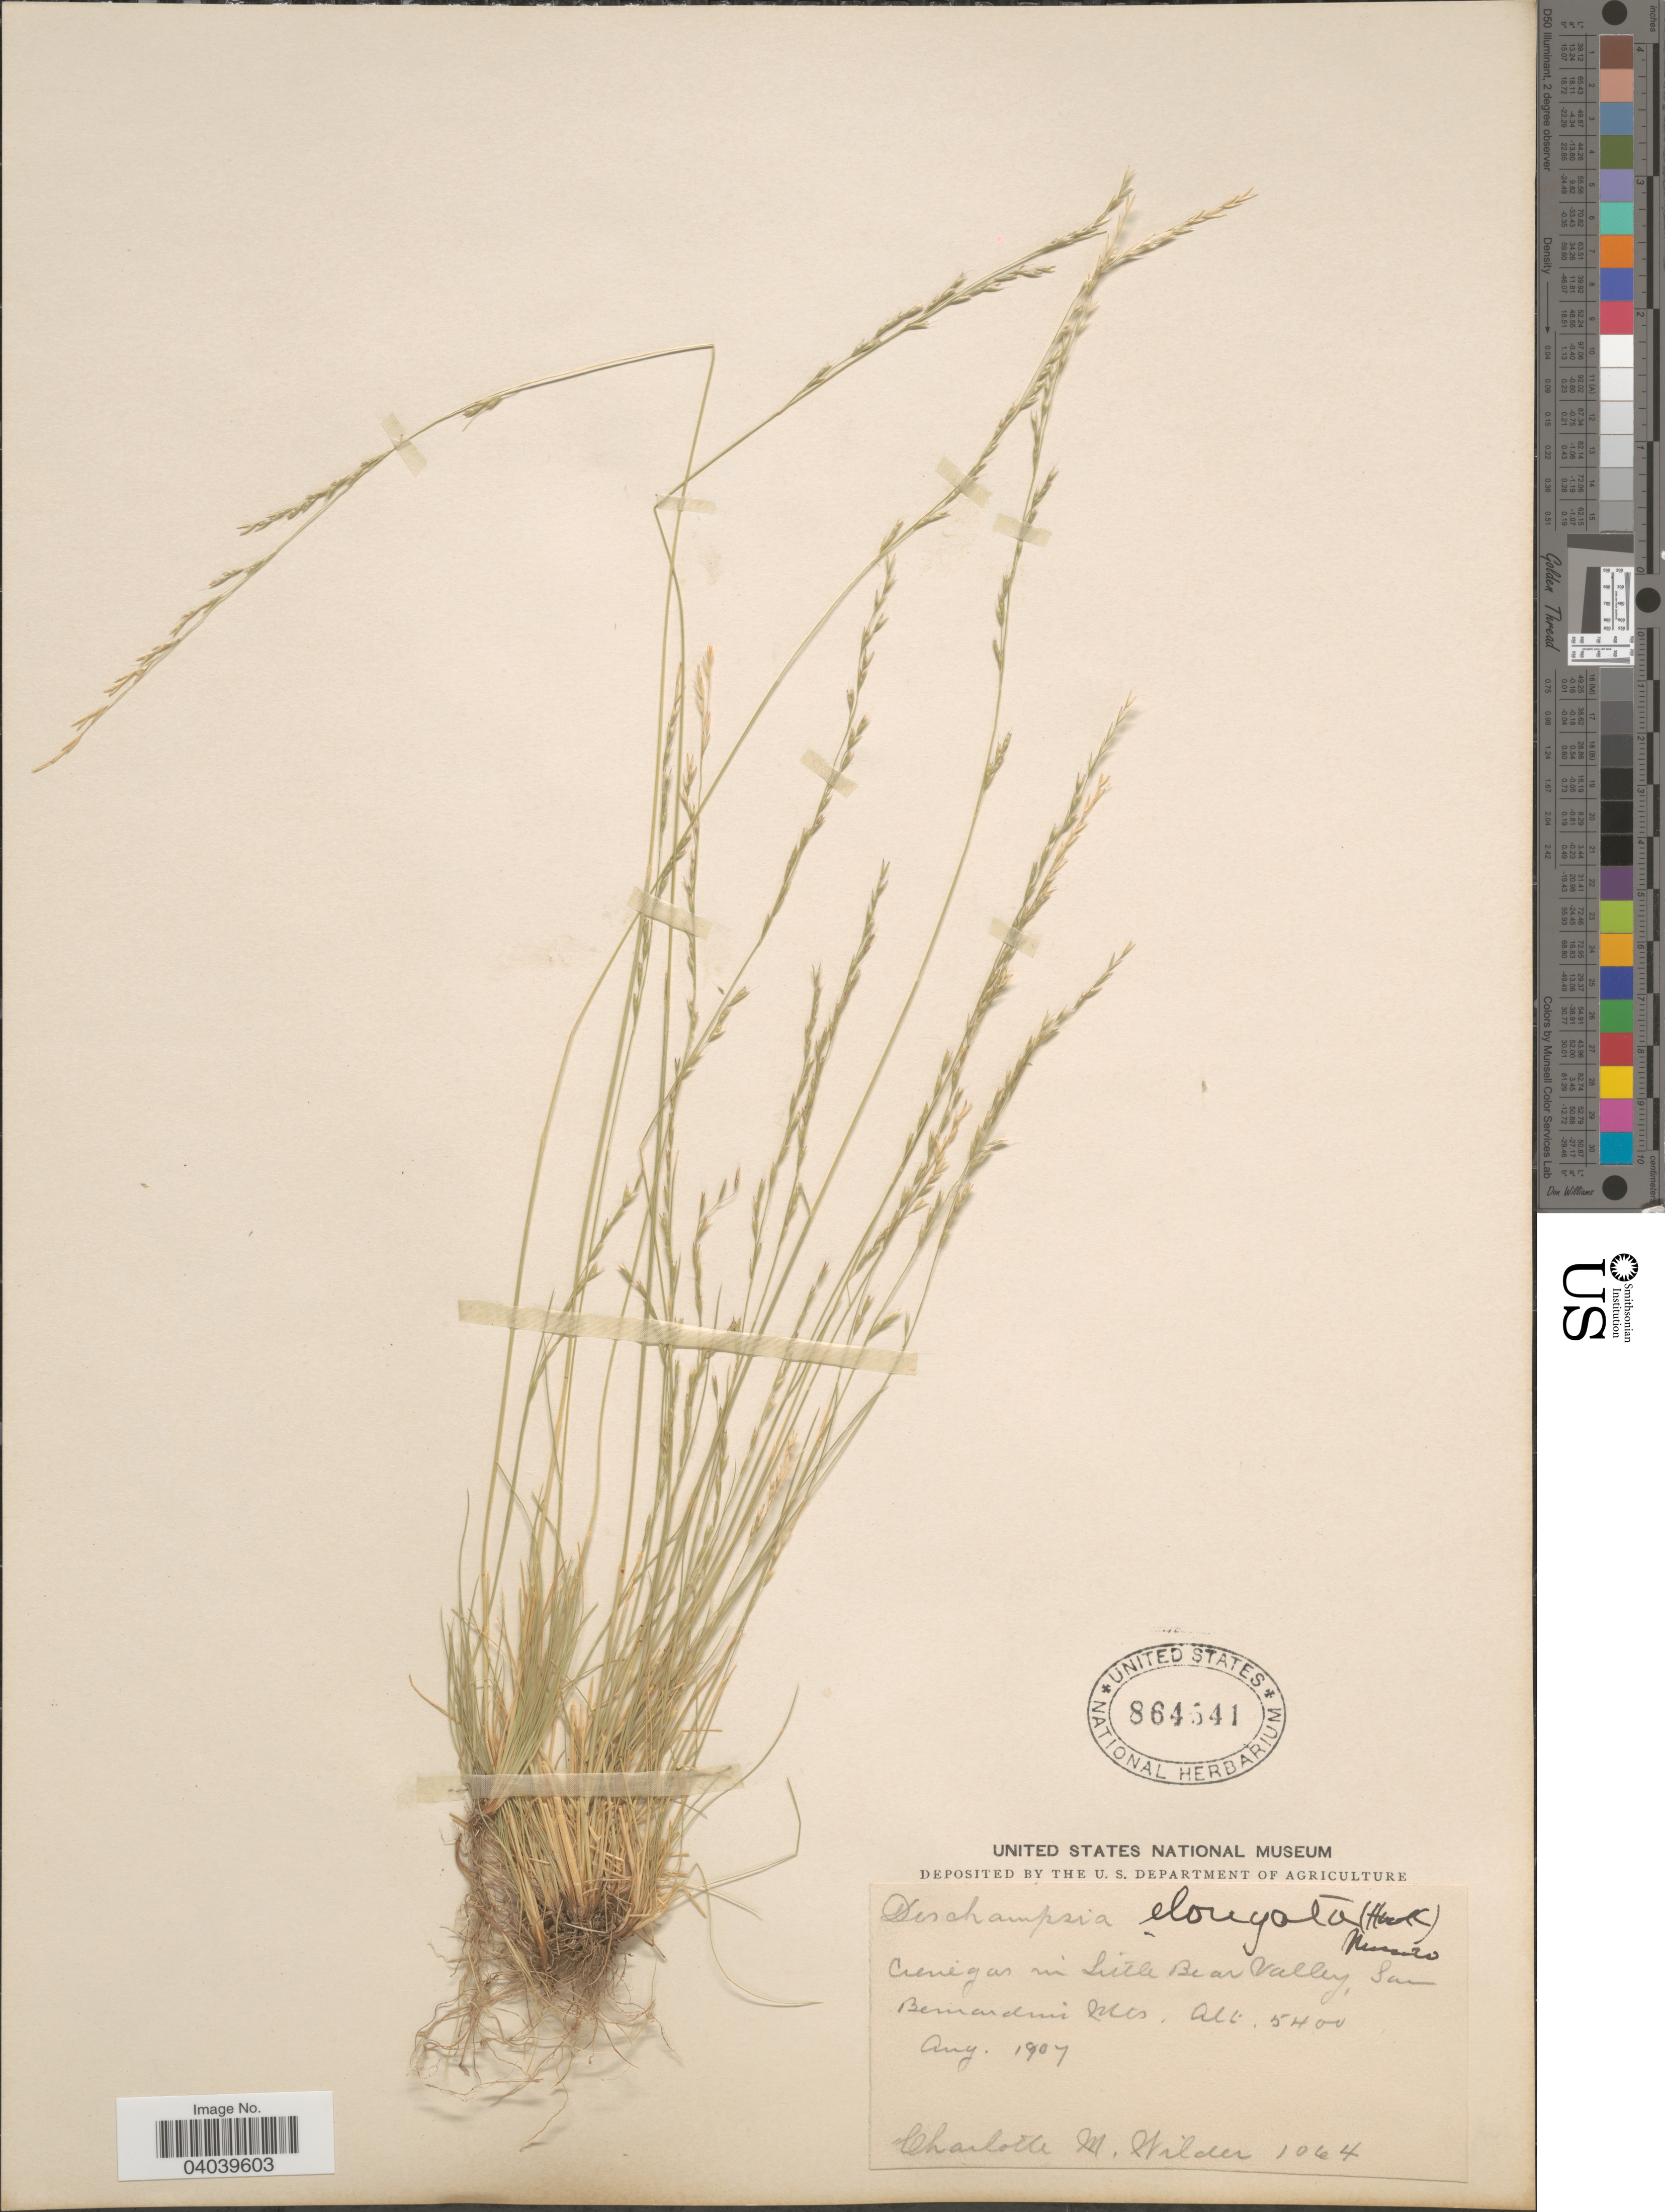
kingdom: Plantae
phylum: Tracheophyta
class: Liliopsida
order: Poales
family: Poaceae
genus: Deschampsia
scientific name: Deschampsia elongata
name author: (Hook.) Munro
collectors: C. Wilder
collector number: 1064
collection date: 1907-08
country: United States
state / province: California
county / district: San Bernardino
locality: Little Bear Valley, San Bernardino Mts.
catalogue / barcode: US 864541